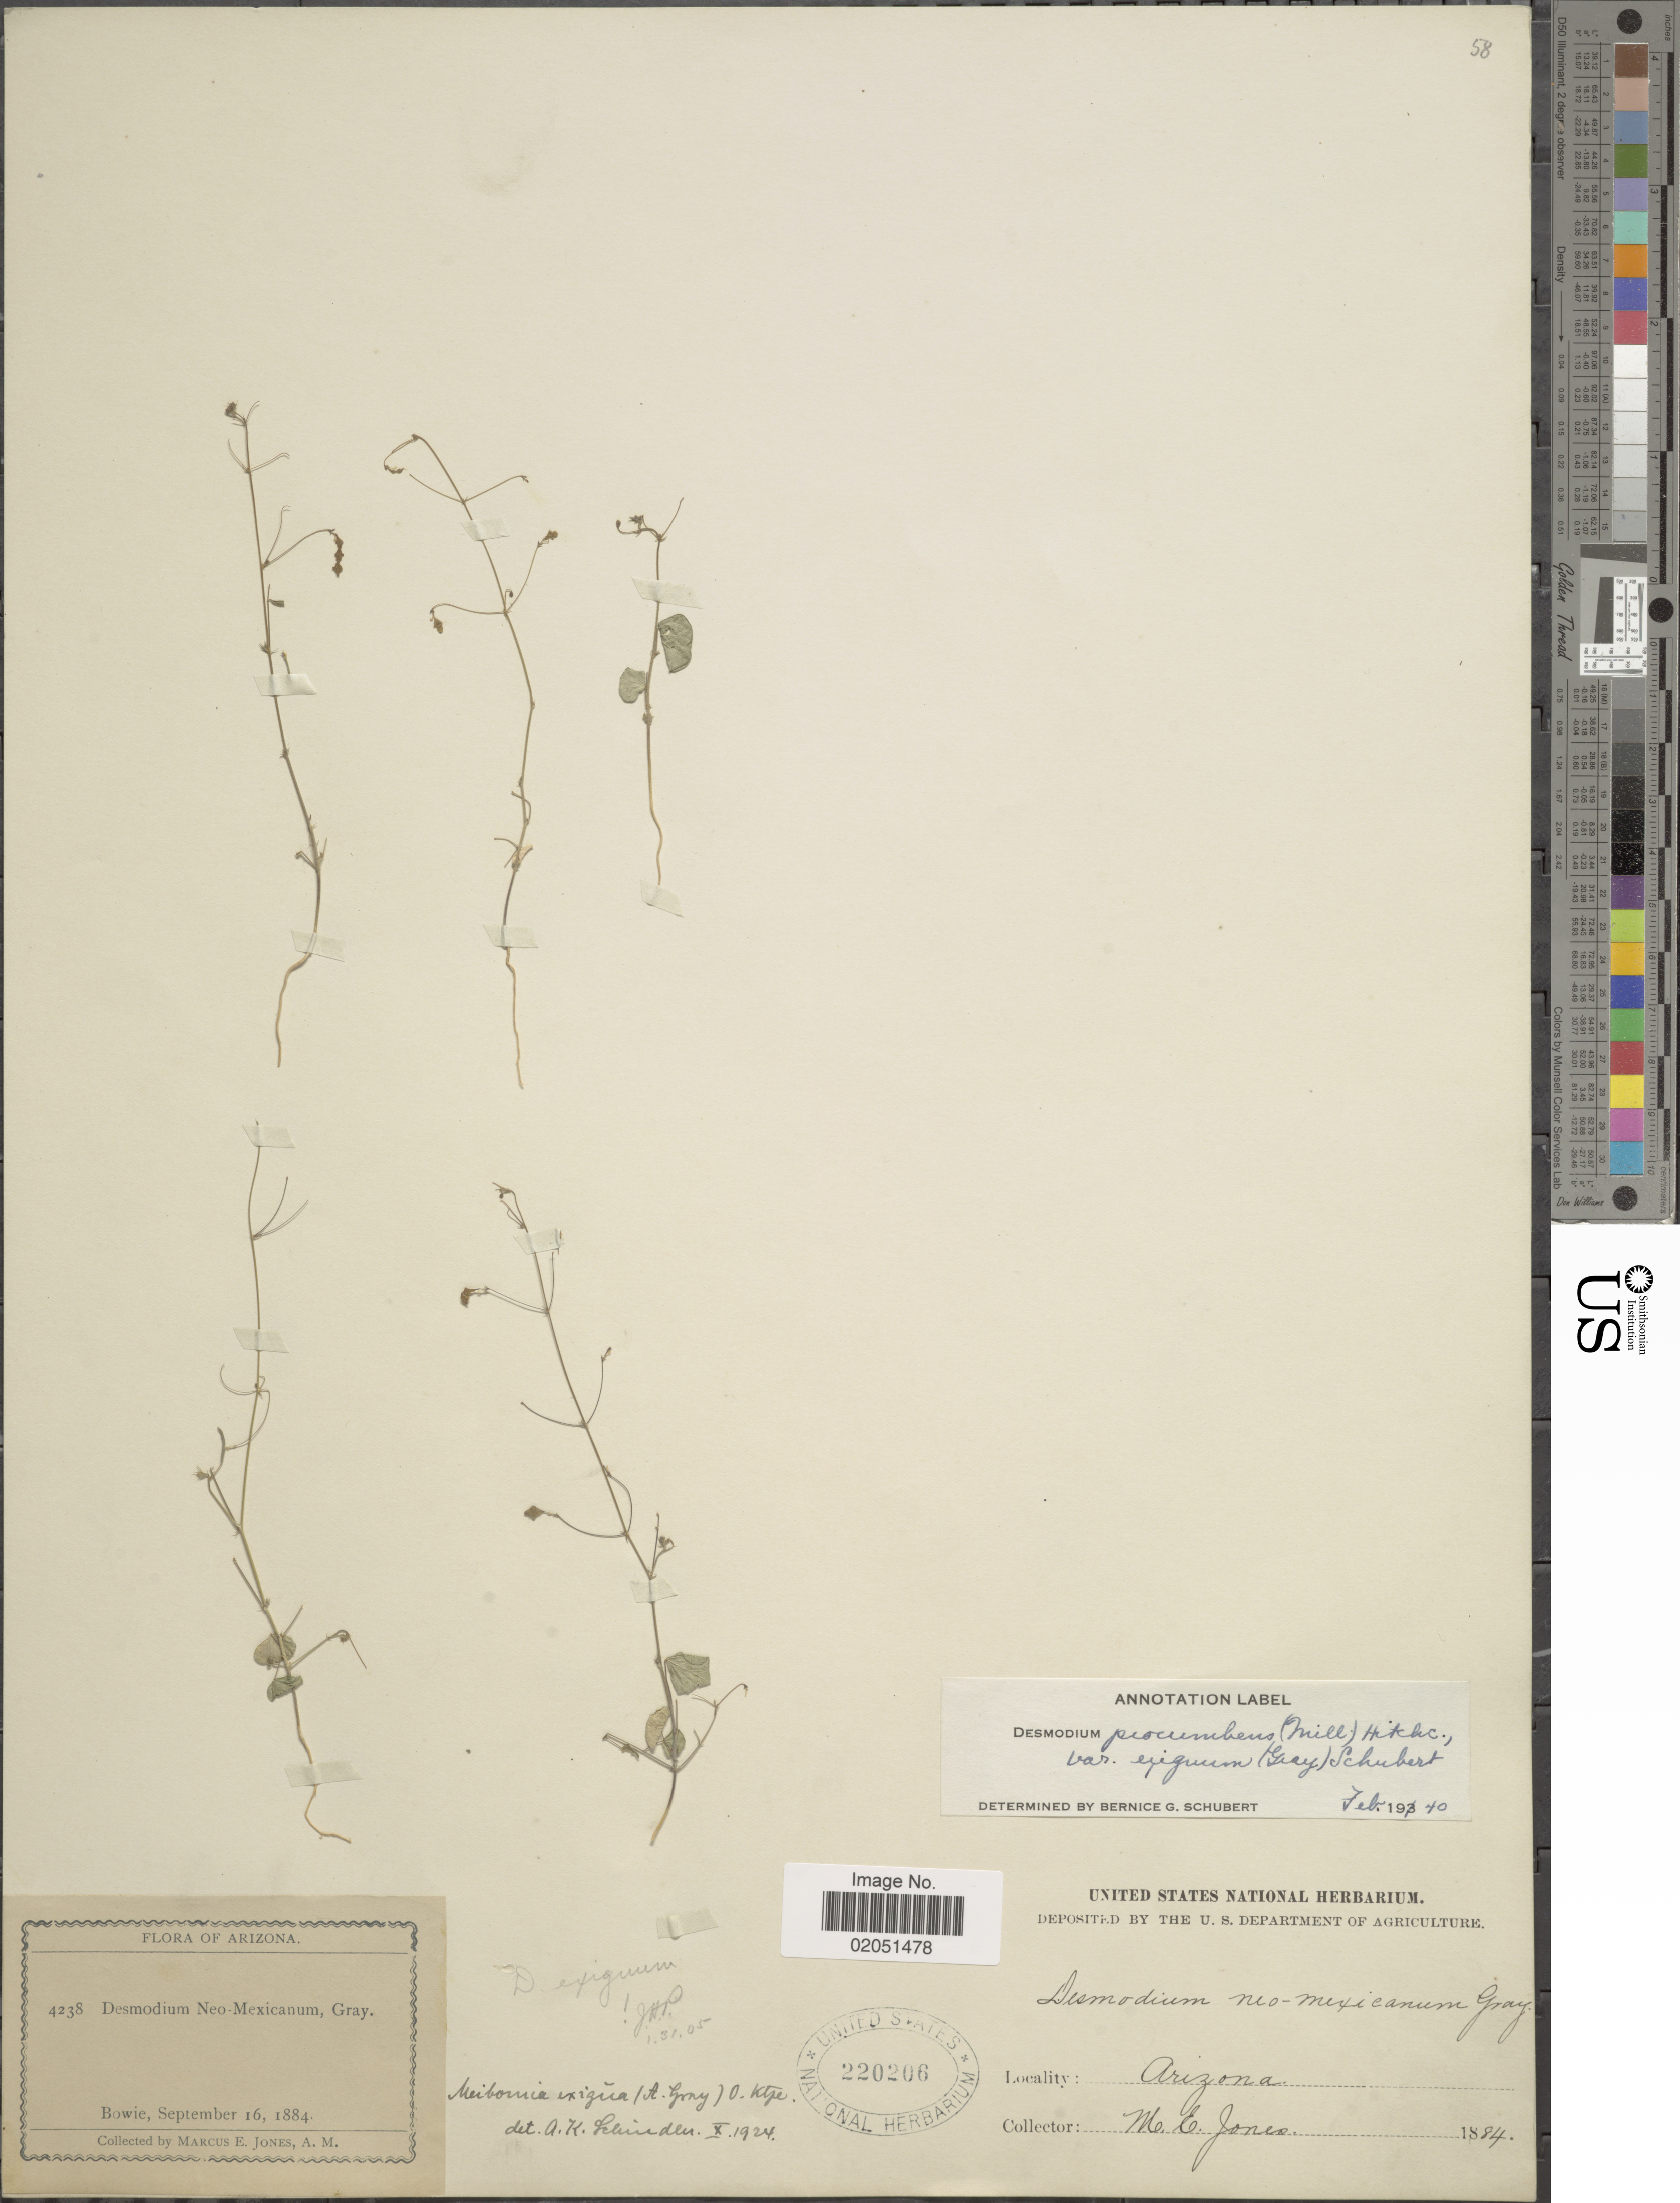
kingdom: Plantae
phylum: Tracheophyta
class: Magnoliopsida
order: Fabales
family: Fabaceae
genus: Desmodium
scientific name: Desmodium procumbens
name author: (Mill.) Hitchc.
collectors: M. E. Jones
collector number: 4238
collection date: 1884-09-16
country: United States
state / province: Arizona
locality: Bowie.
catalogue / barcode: US 220206